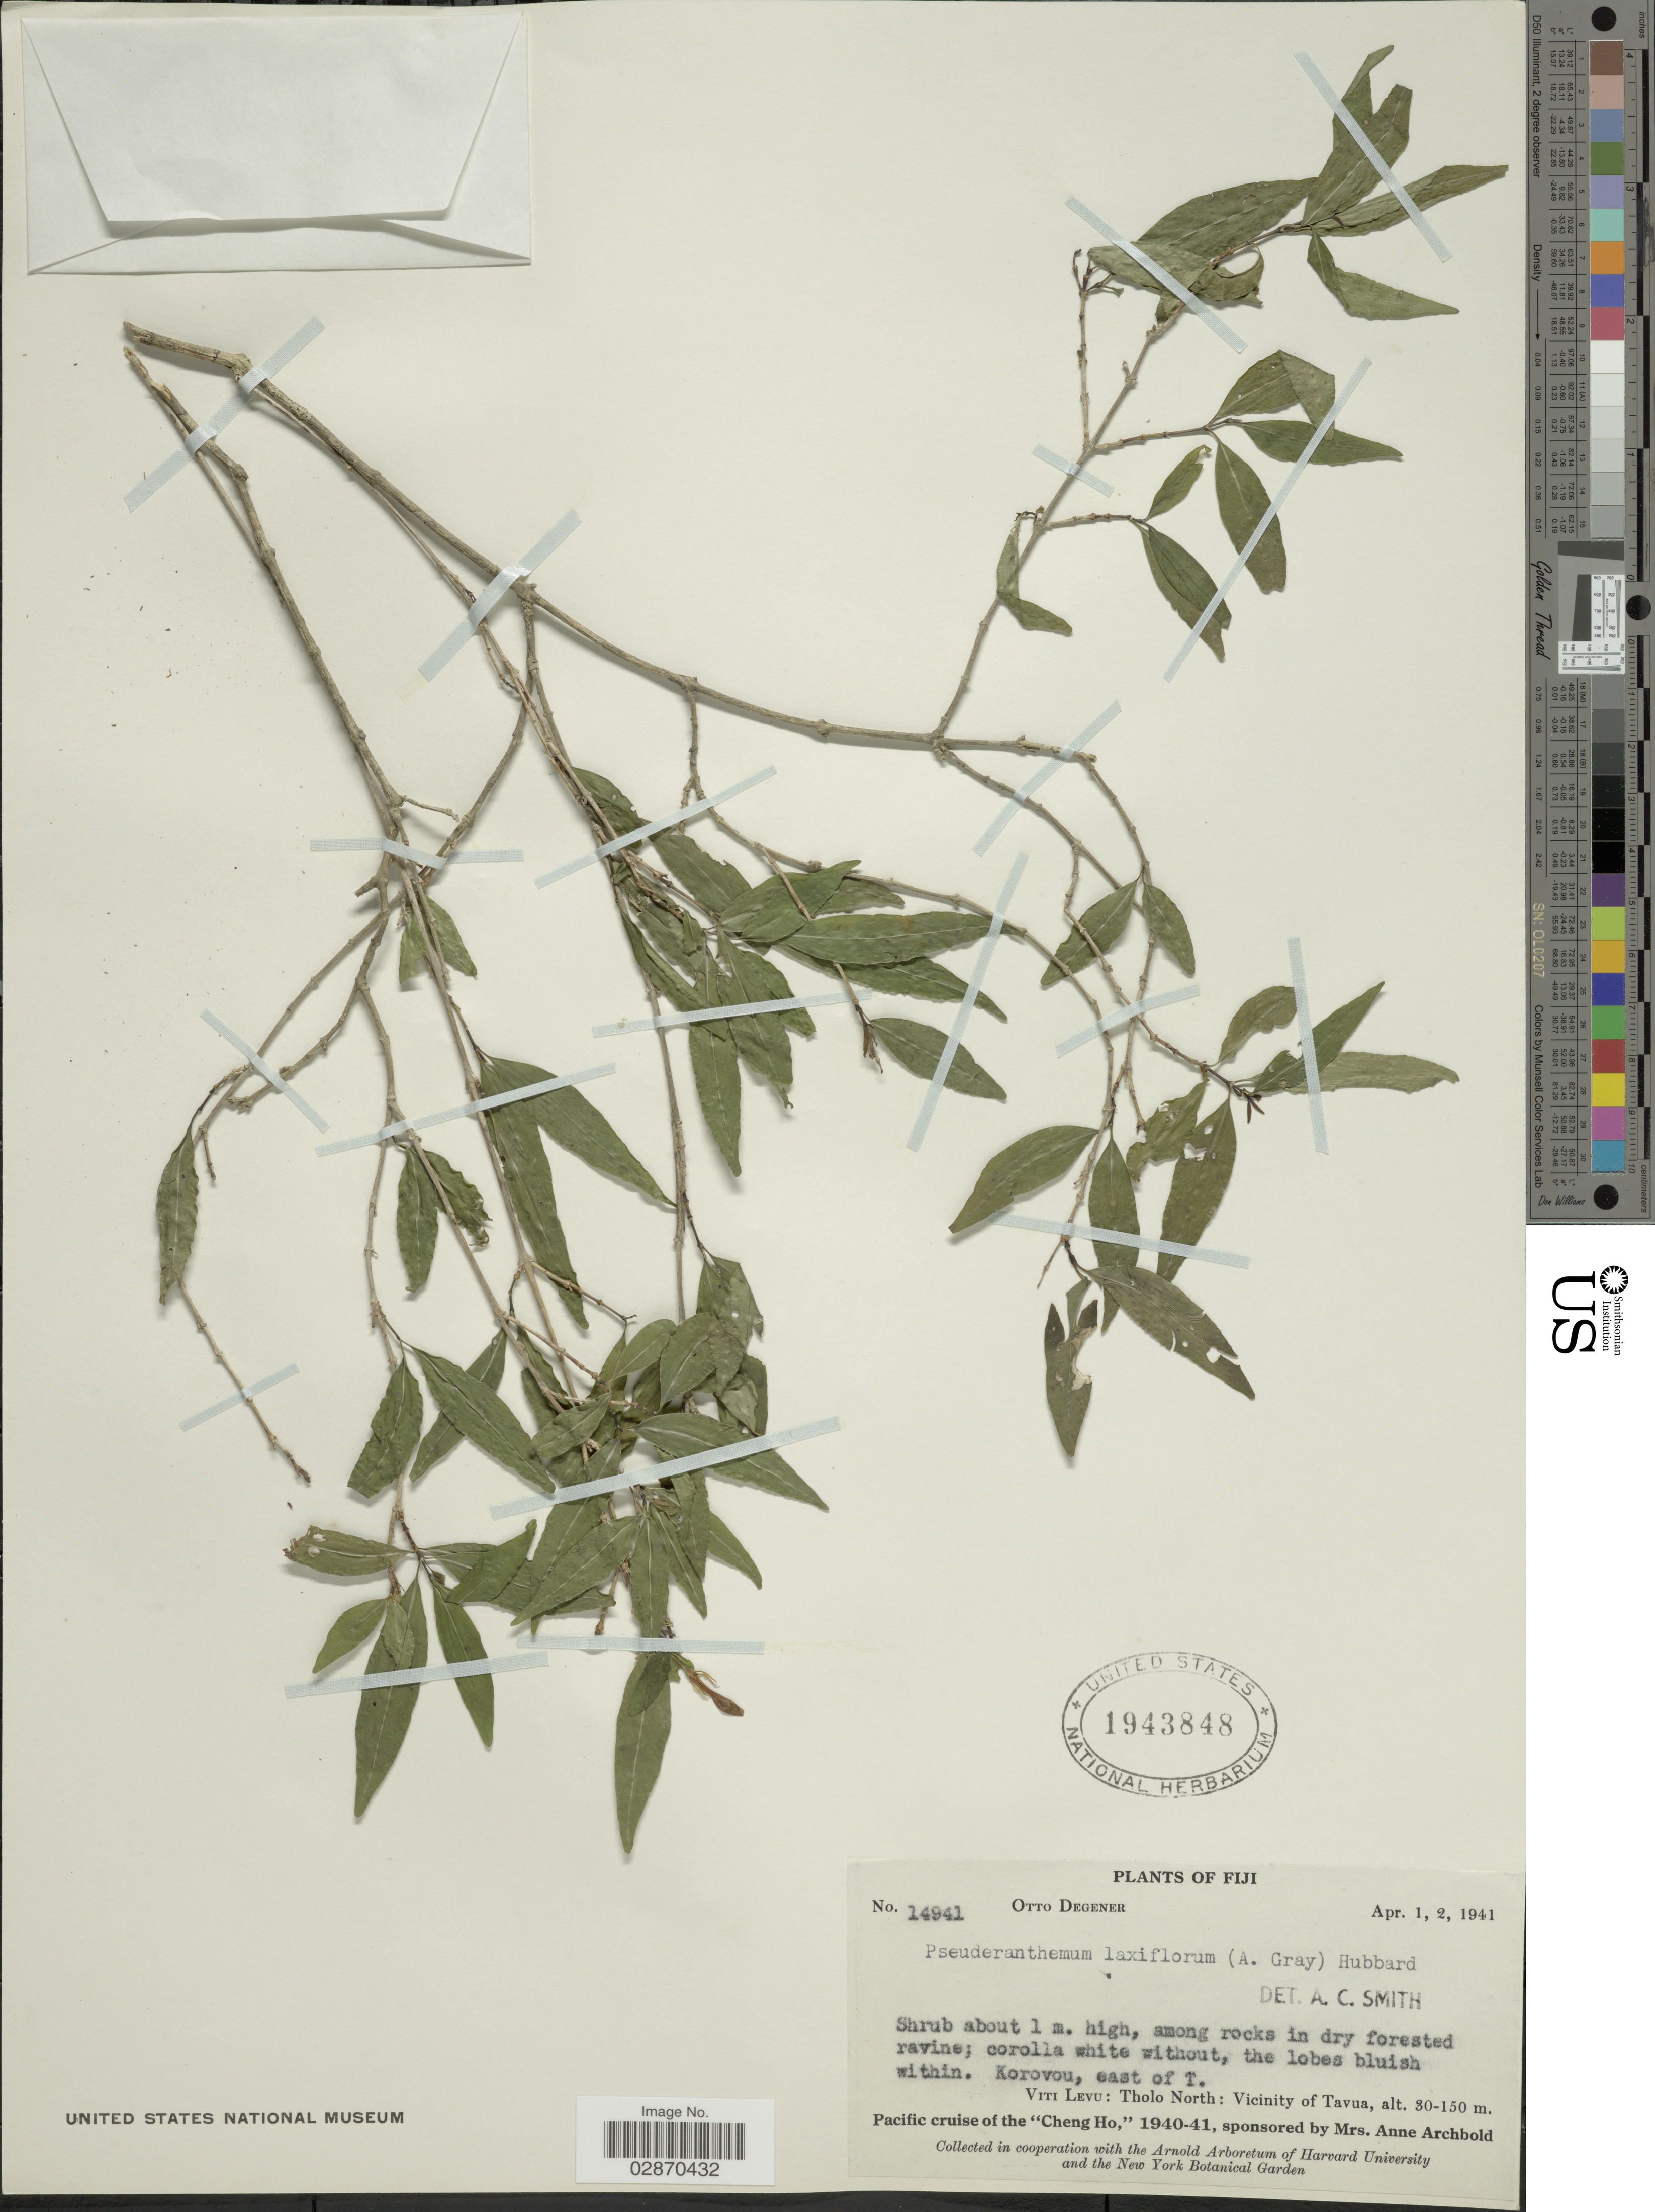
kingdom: Plantae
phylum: Tracheophyta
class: Magnoliopsida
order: Lamiales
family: Acanthaceae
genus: Pseuderanthemum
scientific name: Pseuderanthemum laxiflorum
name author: (A. Gray)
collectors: O. Degener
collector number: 14941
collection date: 1941-04-01/1941-04-02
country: Fiji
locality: Korovou, east of T. Viti Levu: Tholo North: Vicinity of Tavua.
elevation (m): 30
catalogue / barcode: US 1943848